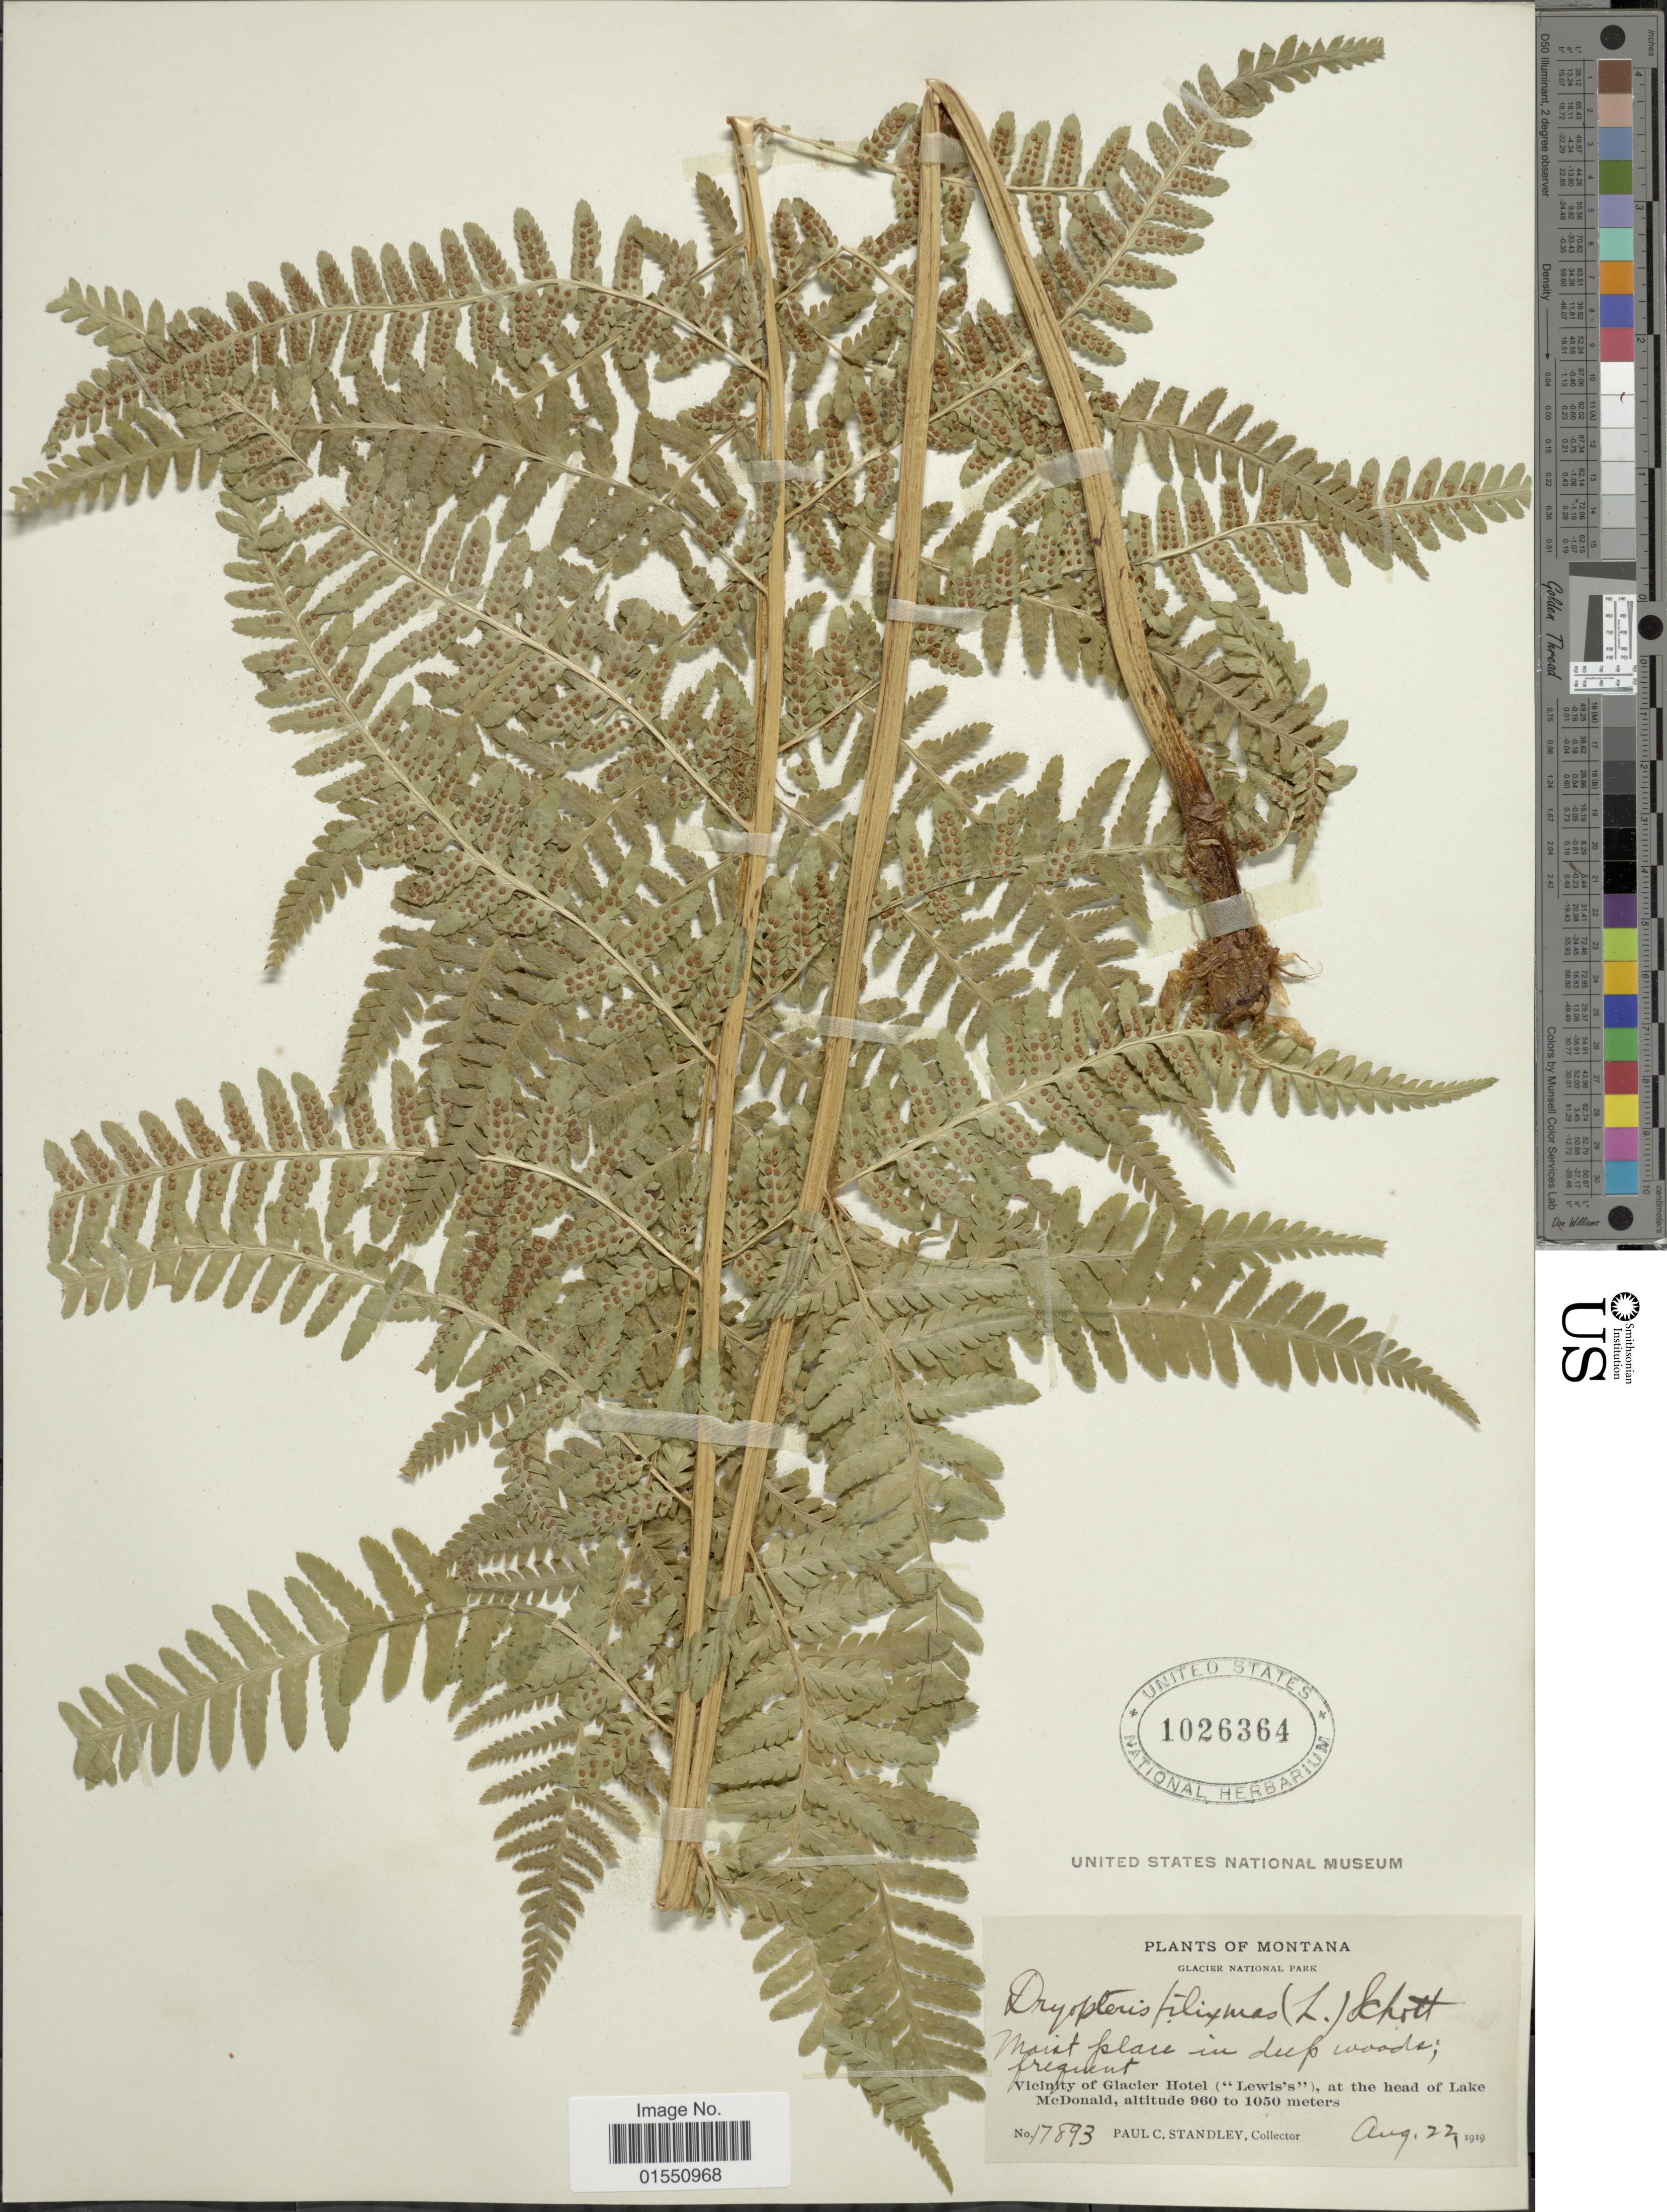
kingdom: Plantae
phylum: Tracheophyta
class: Polypodiopsida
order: Polypodiales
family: Dryopteridaceae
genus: Dryopteris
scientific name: Dryopteris filix-mas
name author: (L.) Schott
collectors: P. C. Standley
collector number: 17893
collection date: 1919-08-22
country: United States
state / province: Montana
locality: Glacier National Park. Vicinity of Glacier Hotel ("Lewis's"), at the head of Lake McDonald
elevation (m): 960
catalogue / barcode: US 1026364